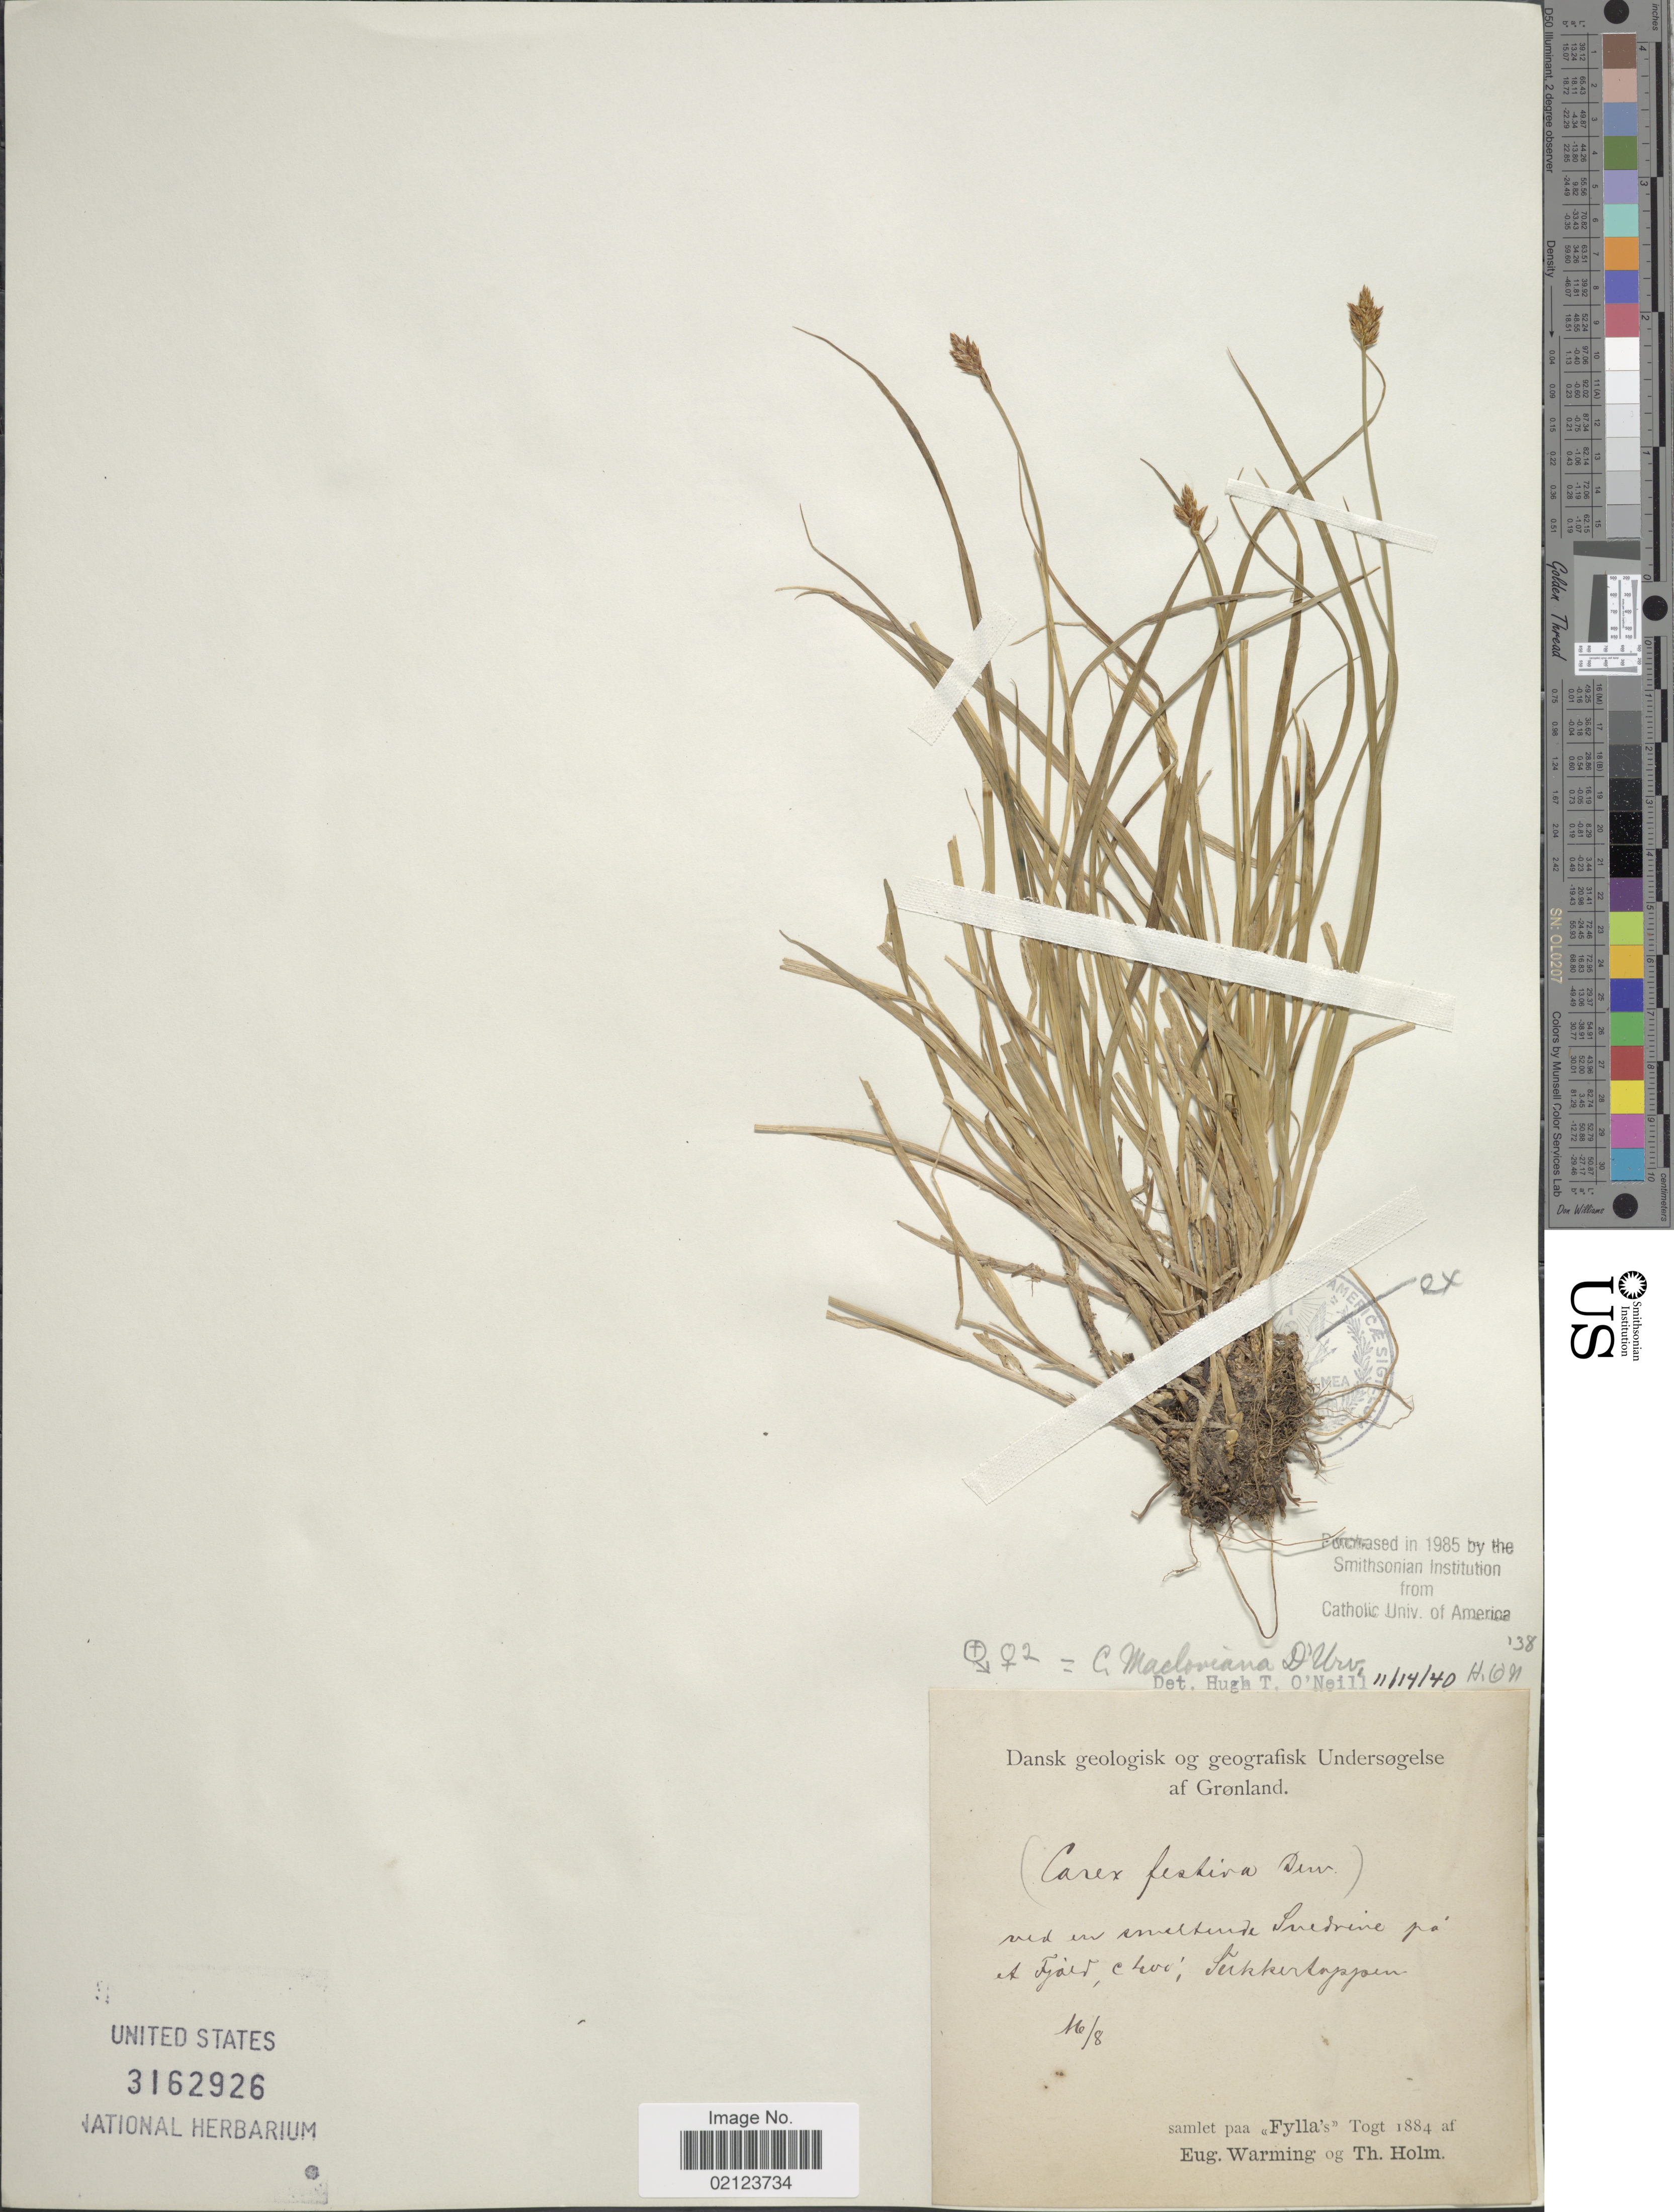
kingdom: Plantae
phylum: Tracheophyta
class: Liliopsida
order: Poales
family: Cyperaceae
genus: Carex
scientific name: Carex macloviana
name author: d'Urv.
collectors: E. Warming & T. Holm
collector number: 8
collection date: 1884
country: Greenland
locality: Ved en smeltende Svedrine på et Fjord, Sukkertoppen.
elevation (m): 122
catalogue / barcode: US 3162926